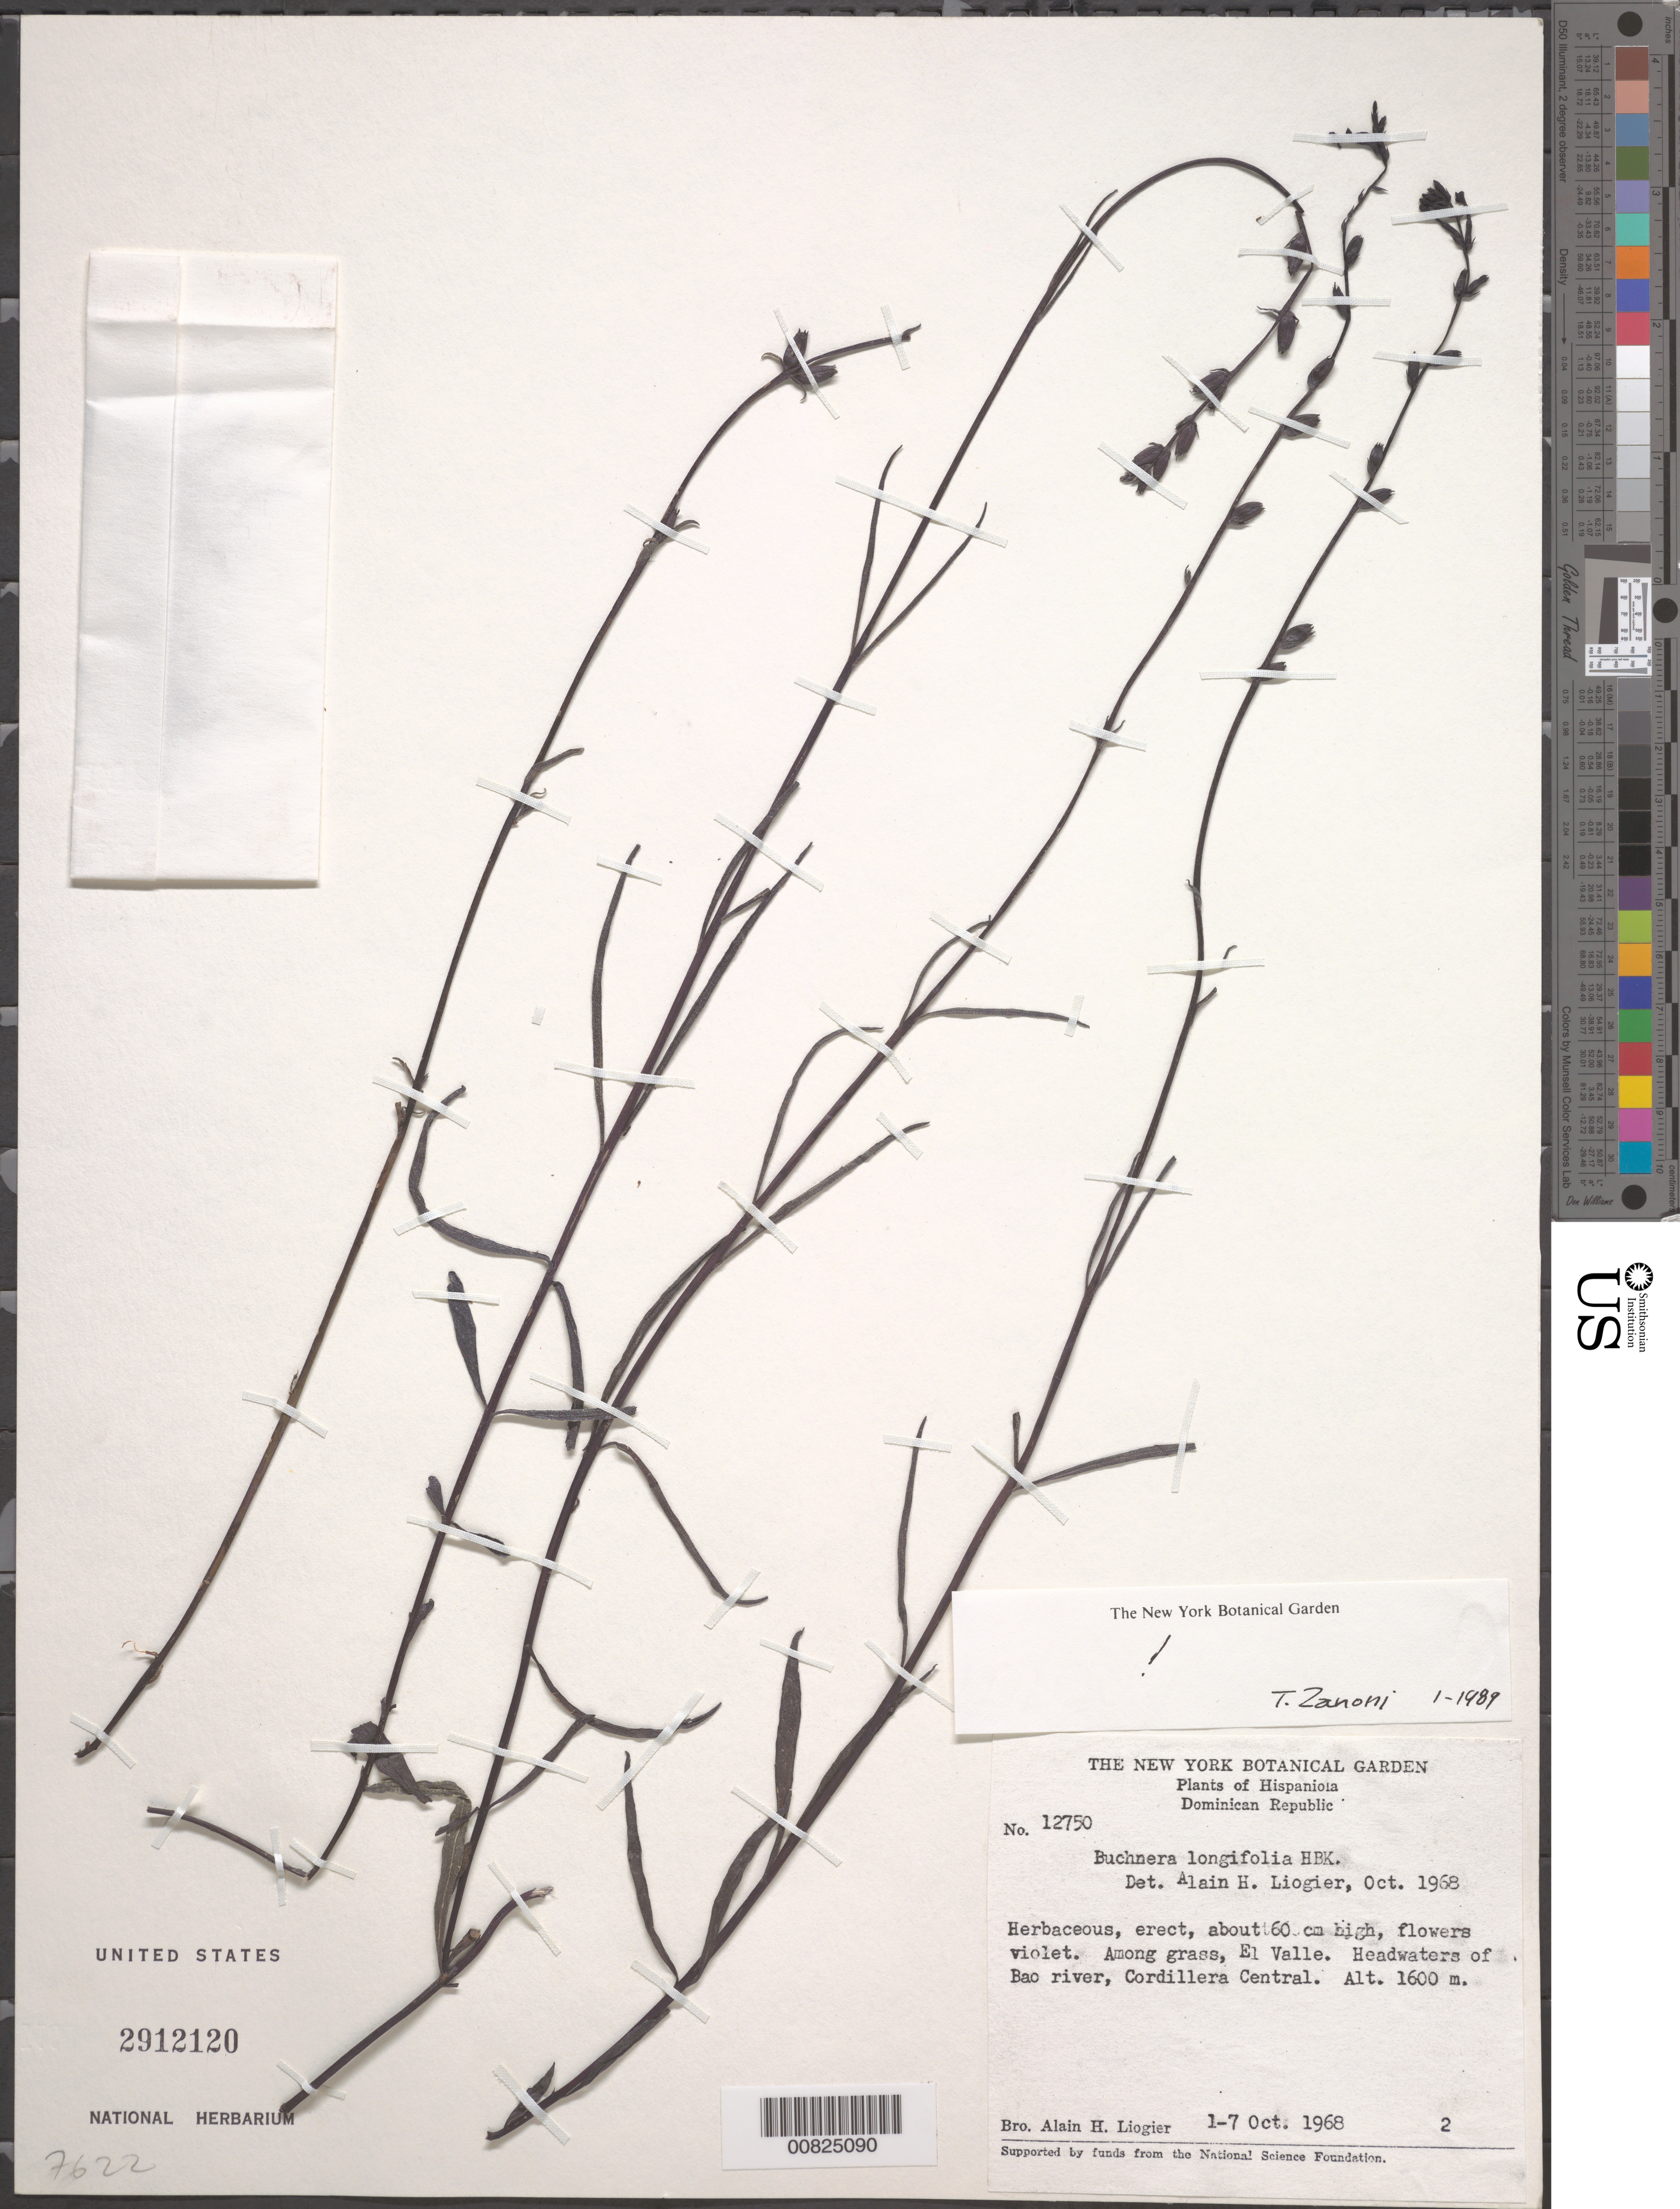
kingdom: Plantae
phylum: Tracheophyta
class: Magnoliopsida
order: Lamiales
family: Orobanchaceae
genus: Buchnera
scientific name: Buchnera longifolia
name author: Kunth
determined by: Zanoni, T. A., (NY), New York Botanical Garden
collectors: A. H. Liogier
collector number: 12750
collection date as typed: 01 Oct 1968 to 07 Oct 1968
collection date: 1968-10-01/1968-10-07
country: Dominican Republic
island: Hispaniola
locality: El Valle, headwaters of Bao River, Cordillera Central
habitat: Among grass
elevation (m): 1600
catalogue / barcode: US 2912120